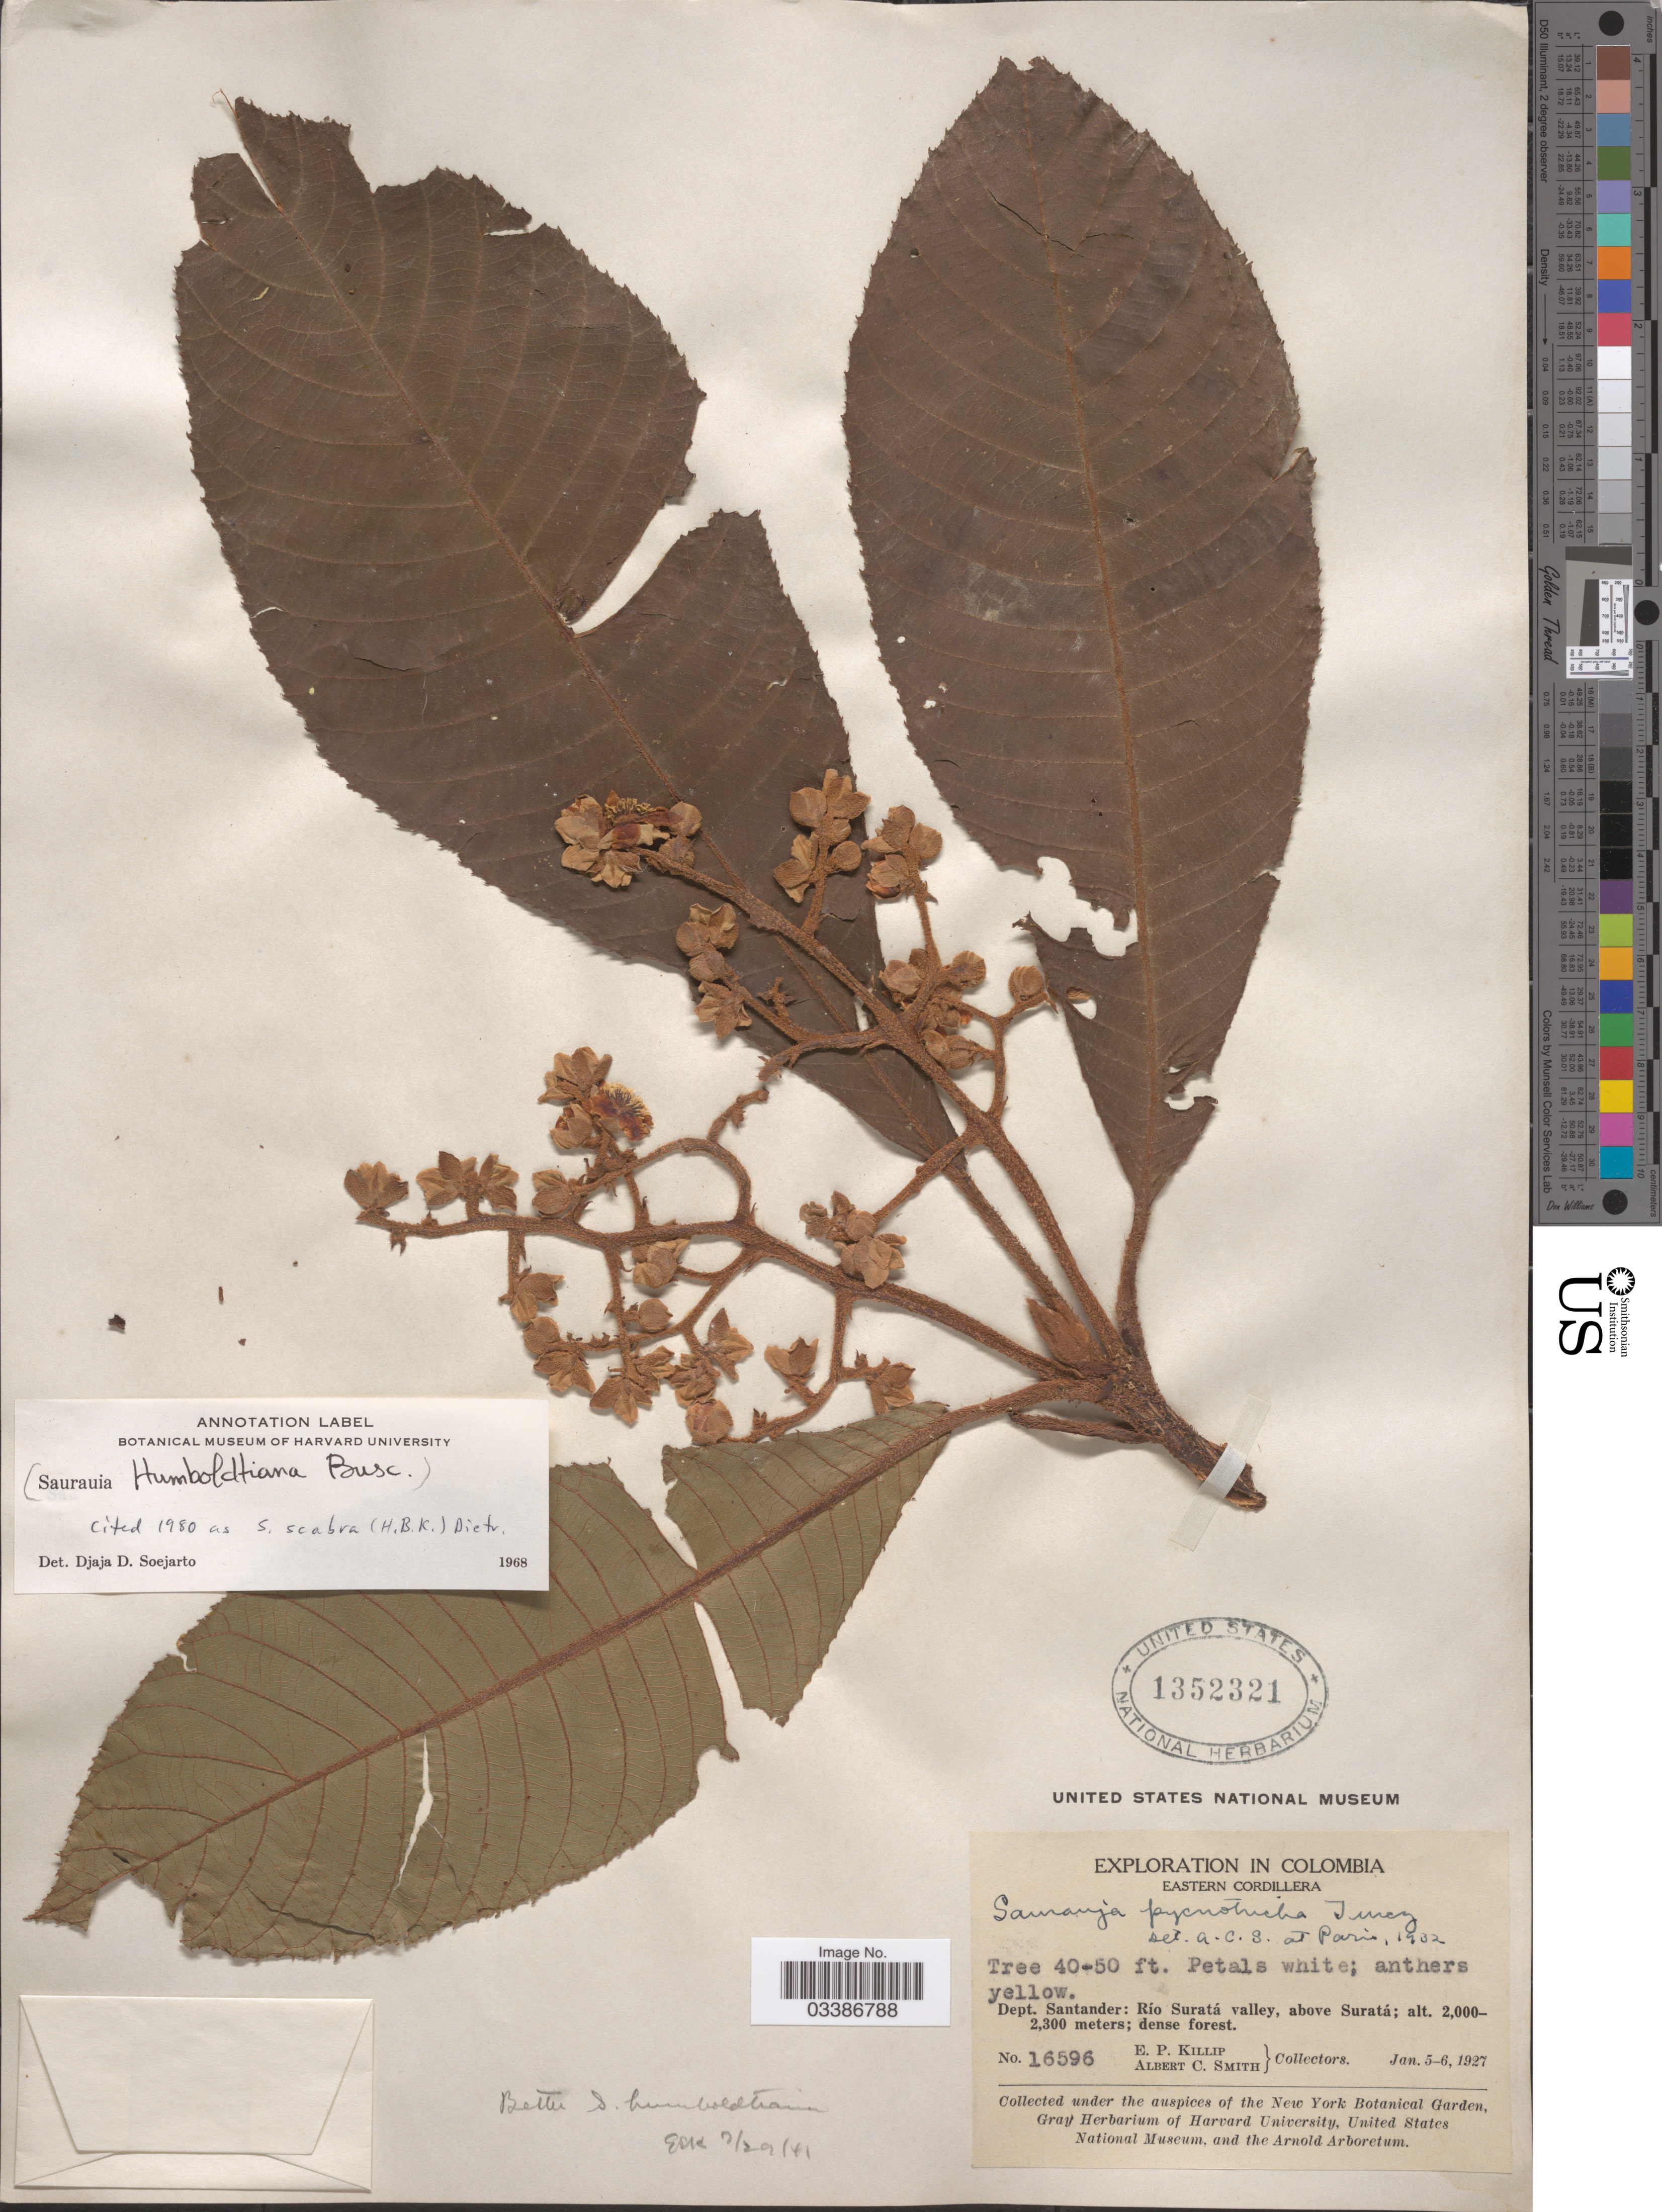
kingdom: Plantae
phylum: Tracheophyta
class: Magnoliopsida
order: Ericales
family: Actinidiaceae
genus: Saurauia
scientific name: Saurauia scabra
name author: (Kunth) D. Dietr.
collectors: E. P. Killip & A. C. Smith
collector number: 16596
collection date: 1927-01-05/1927-01-06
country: Colombia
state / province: Santander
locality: Eastern Cordillera. Dept. Santander: Río Suratá valley, above Suratá.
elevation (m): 2000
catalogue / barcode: US 1352321